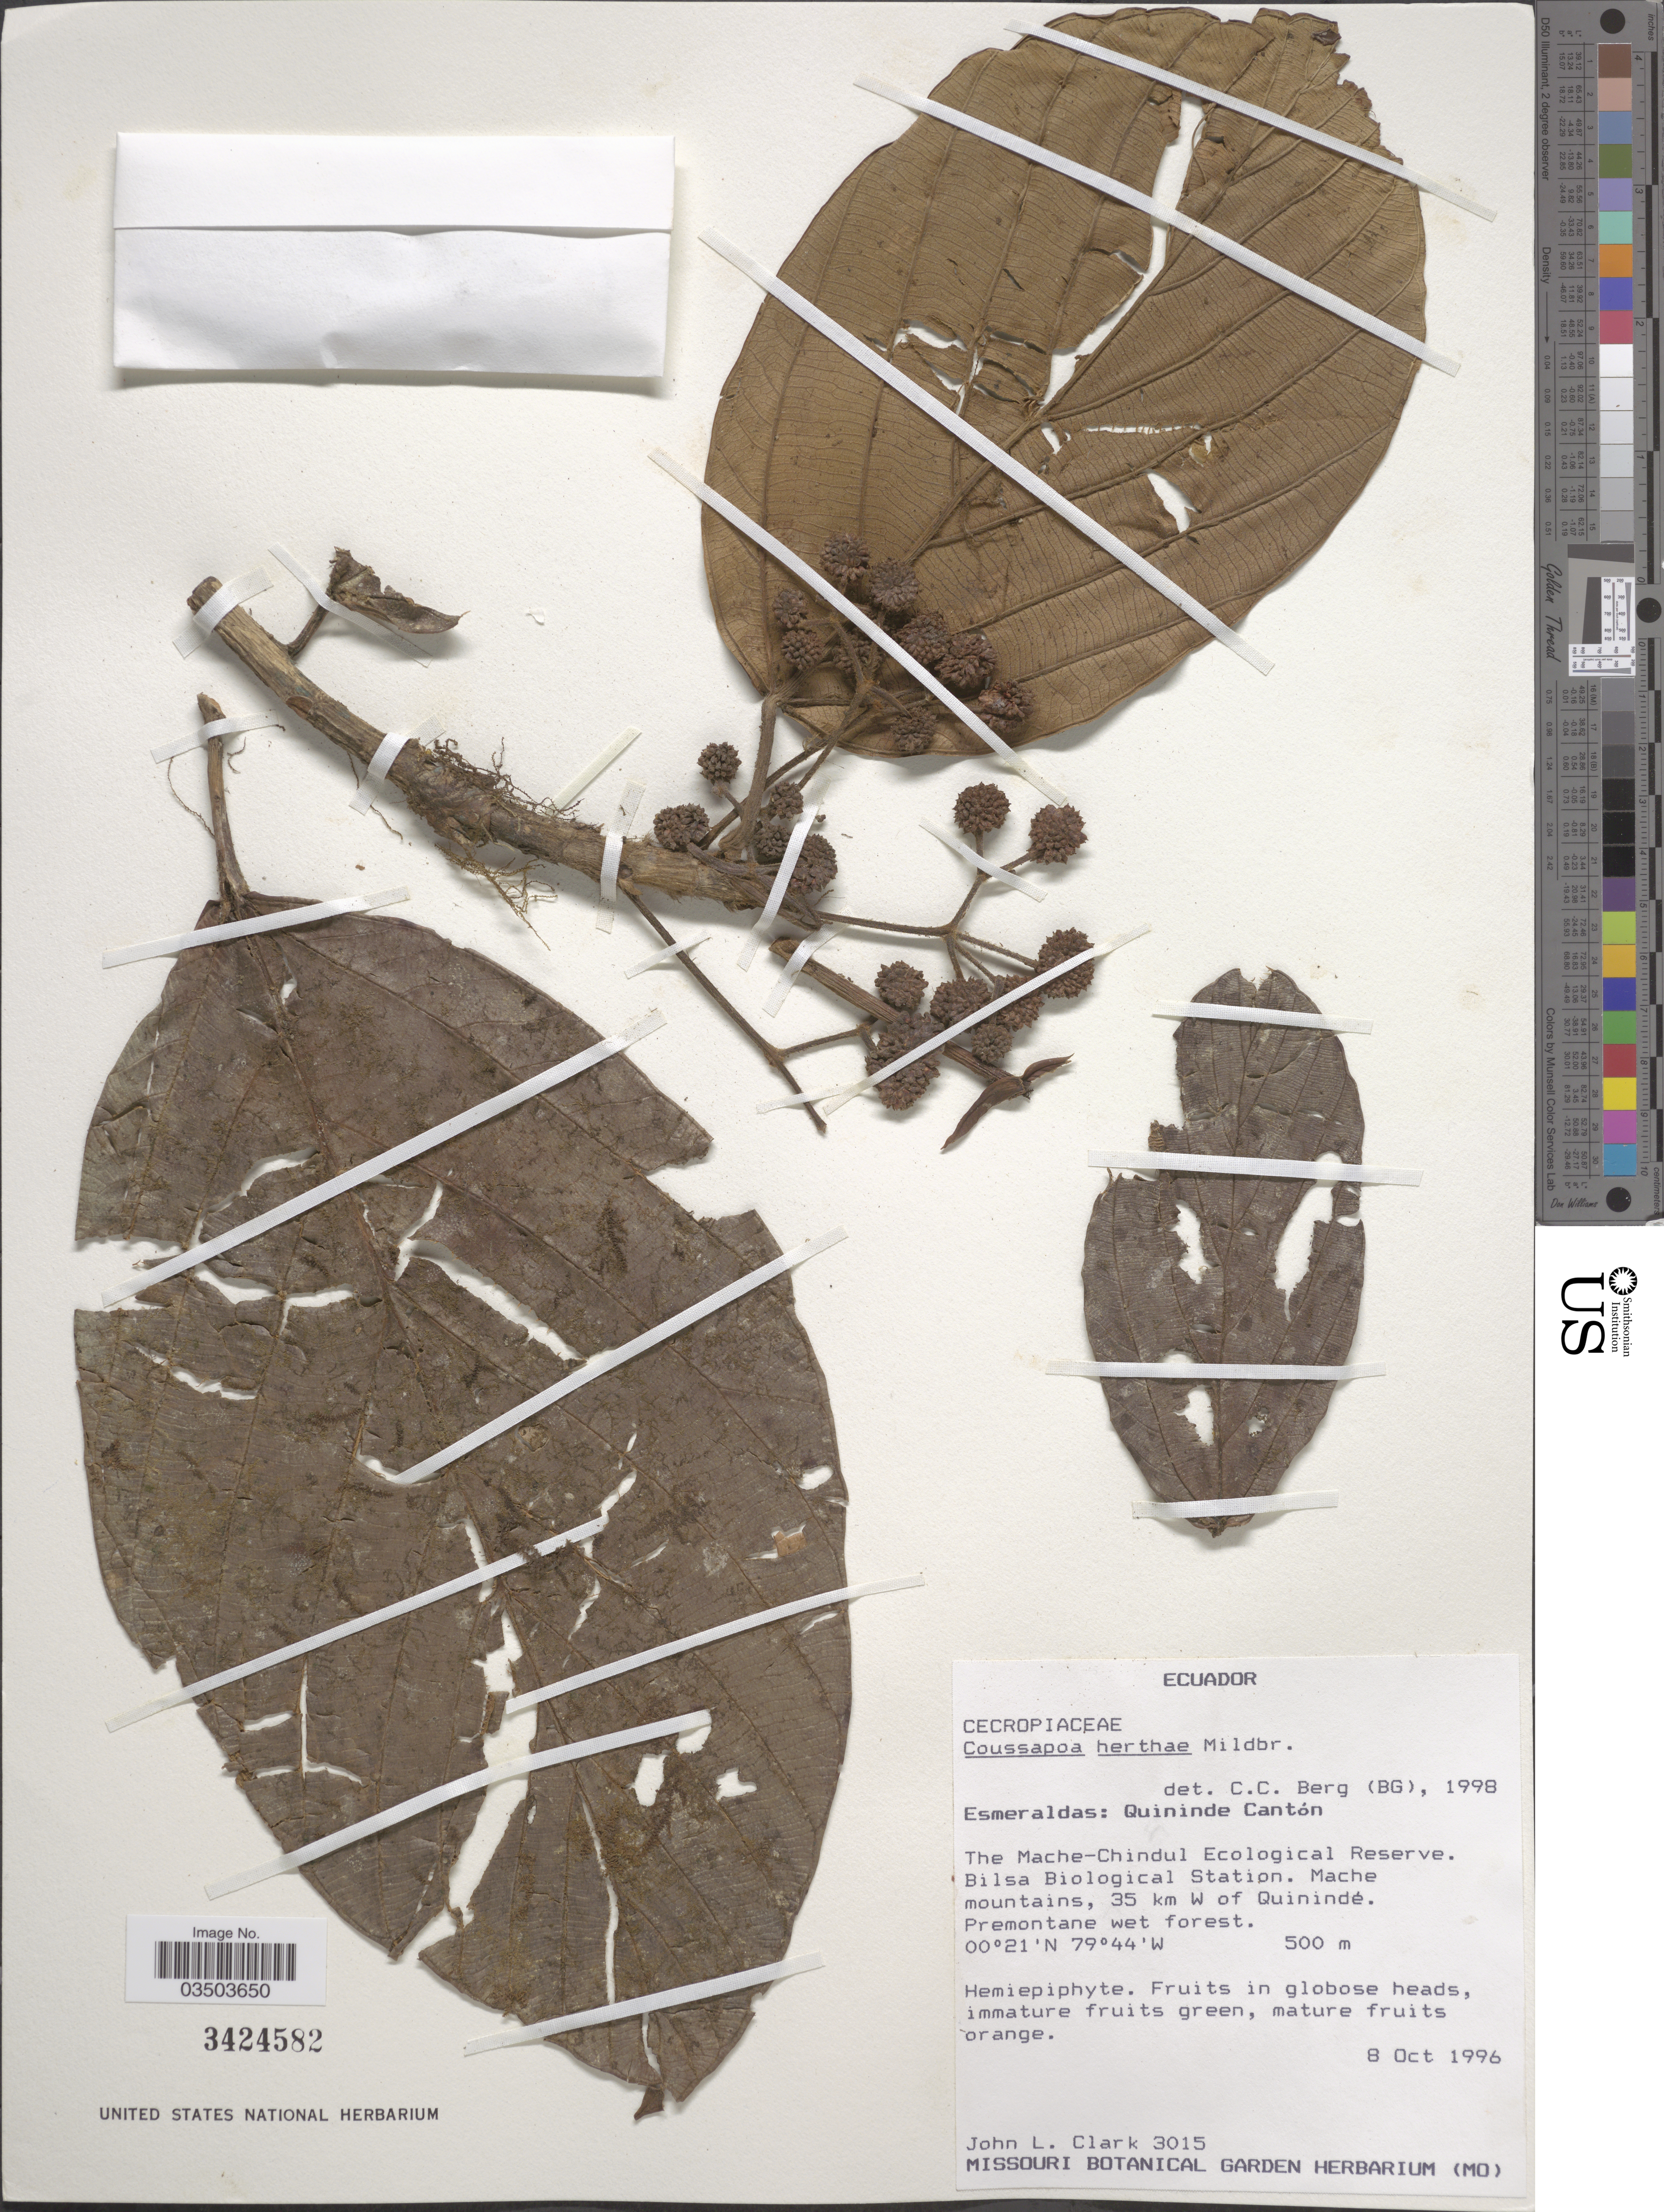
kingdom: Plantae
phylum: Tracheophyta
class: Magnoliopsida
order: Rosales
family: Urticaceae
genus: Coussapoa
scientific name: Coussapoa herthae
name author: Mildbr.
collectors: J. L. Clark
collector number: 3015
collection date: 1996-10-08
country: Ecuador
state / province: Esmeraldas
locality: Quininde Cantón. The Mache-Chindul Ecological Reserve. Bilsa Biological Station. Mache mountains, 35 km W of Quinindé. Premontane wet forest.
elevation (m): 500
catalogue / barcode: US 3424582